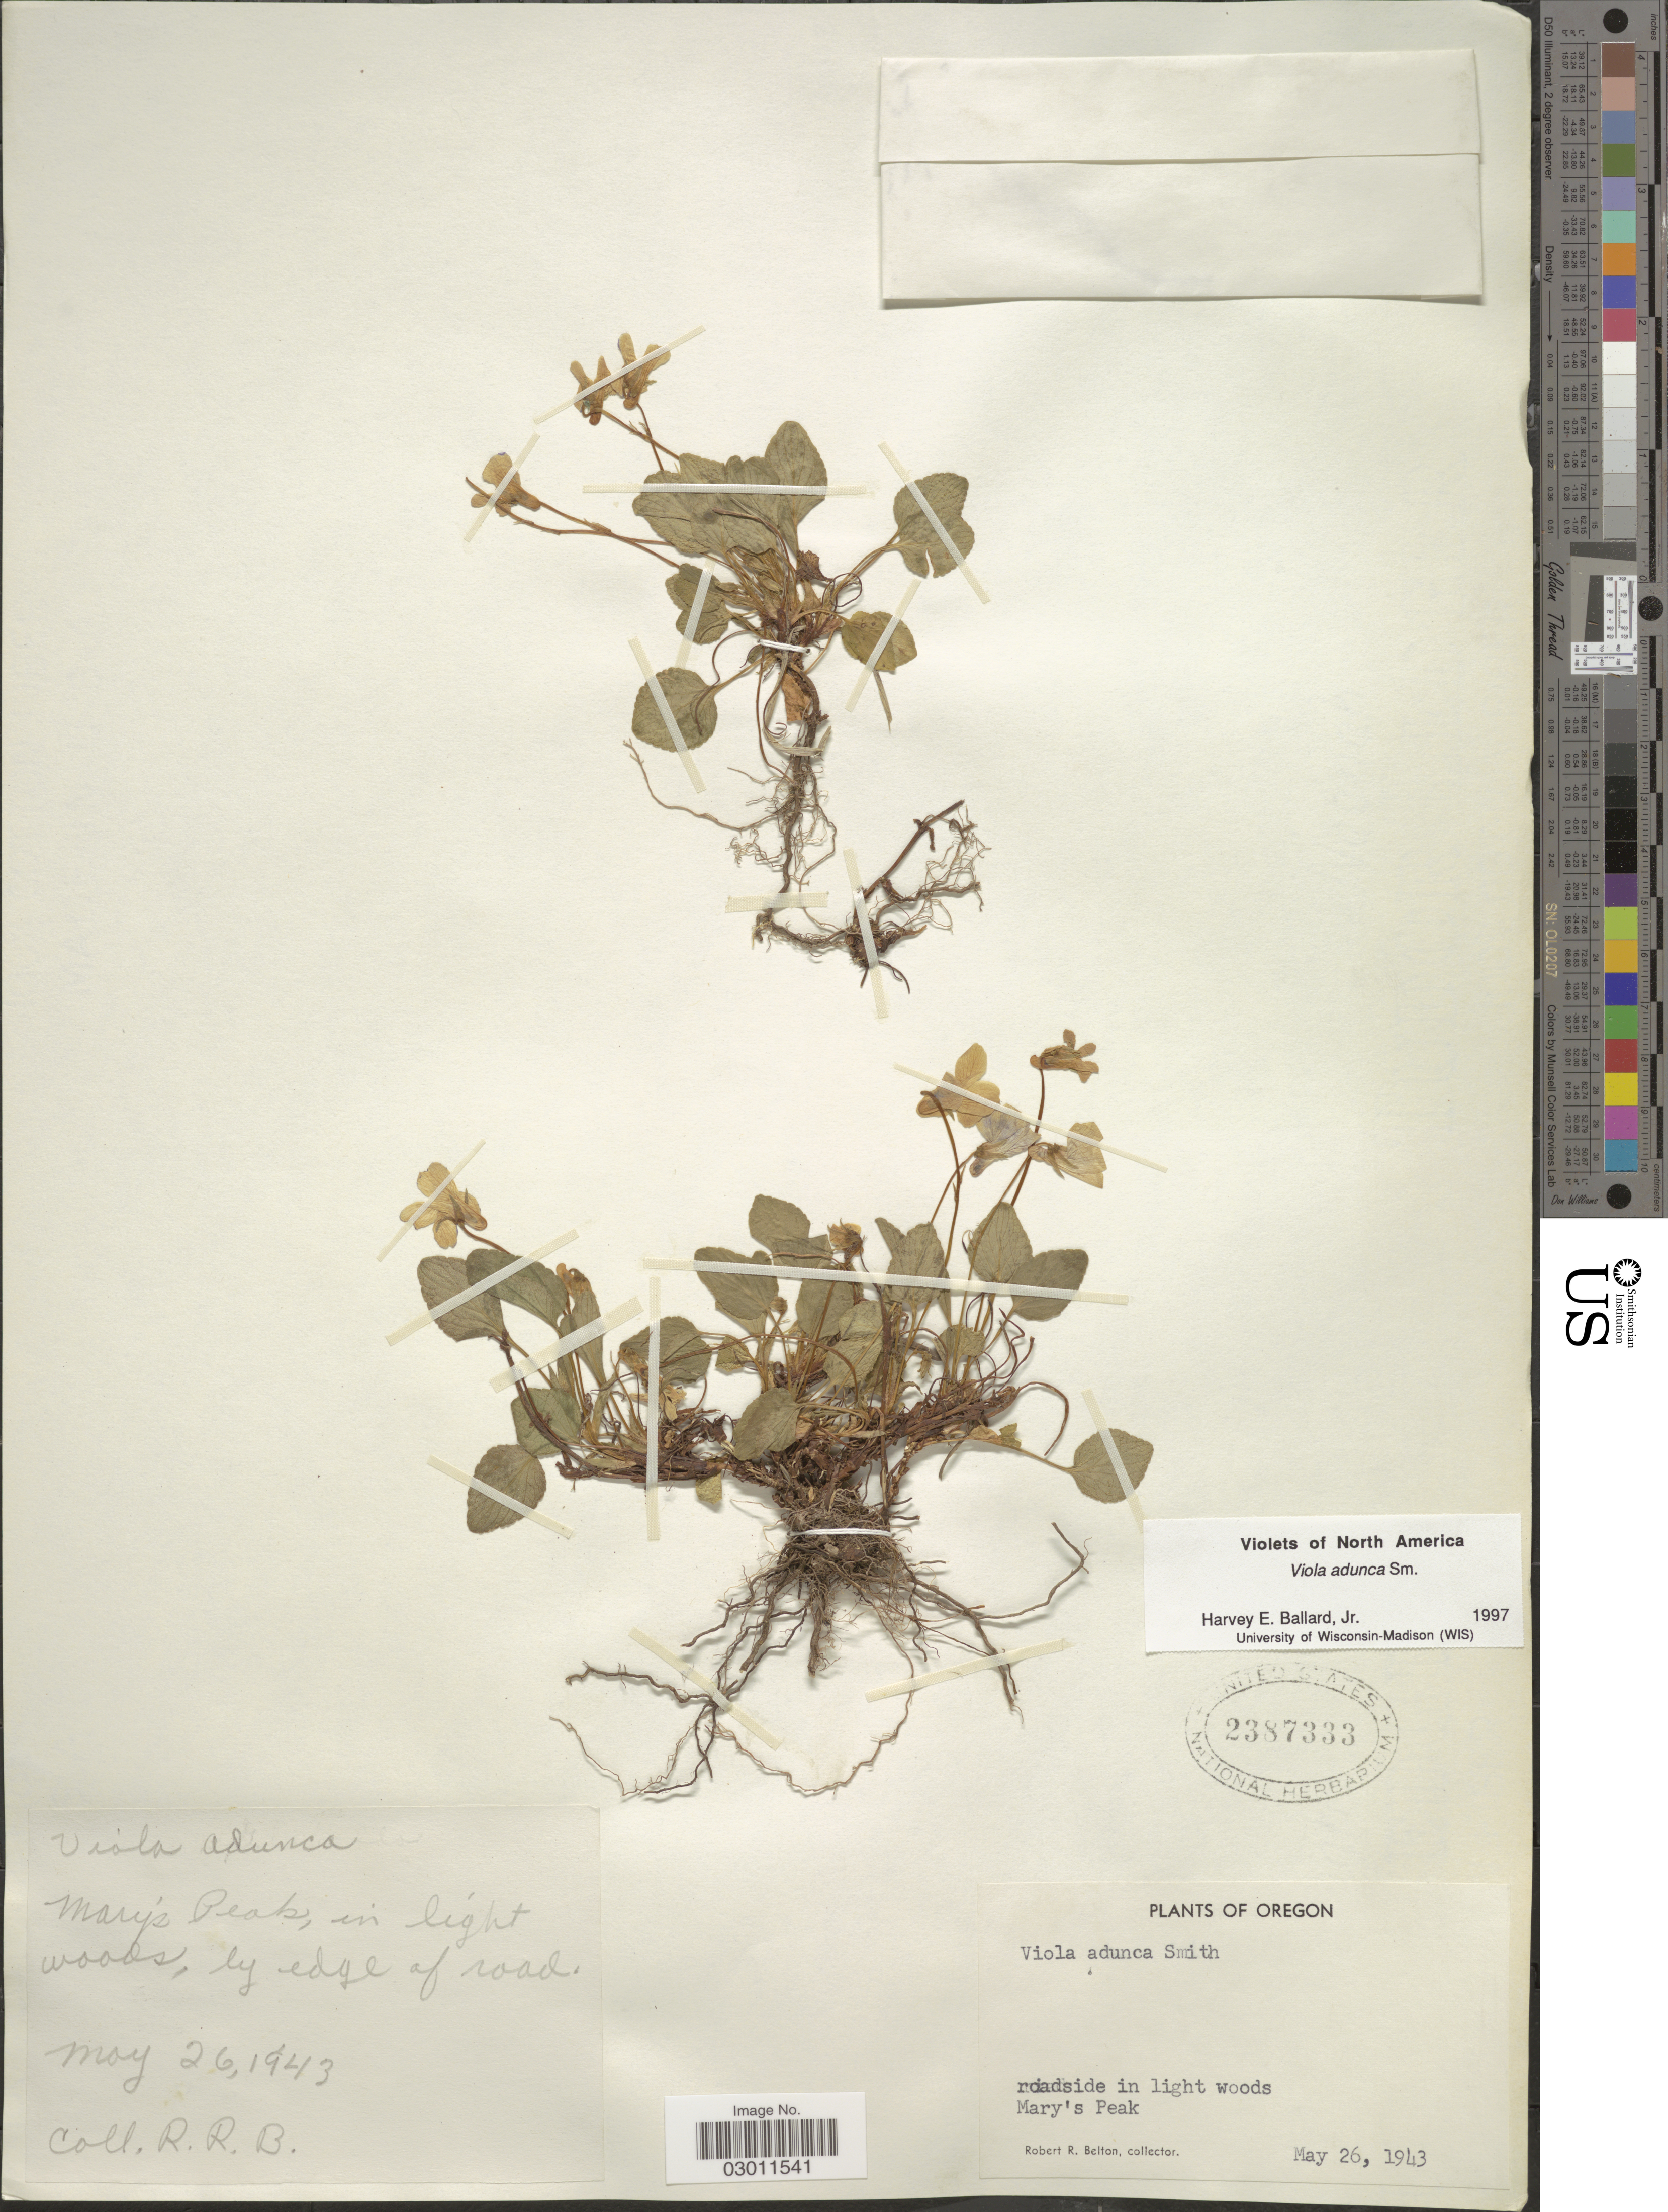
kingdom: Plantae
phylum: Tracheophyta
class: Magnoliopsida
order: Malpighiales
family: Violaceae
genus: Viola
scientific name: Viola adunca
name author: Sm.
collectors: R. Belton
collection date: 1943-05-26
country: United States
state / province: Oregon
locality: Mary's Peak.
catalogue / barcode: US 2387333